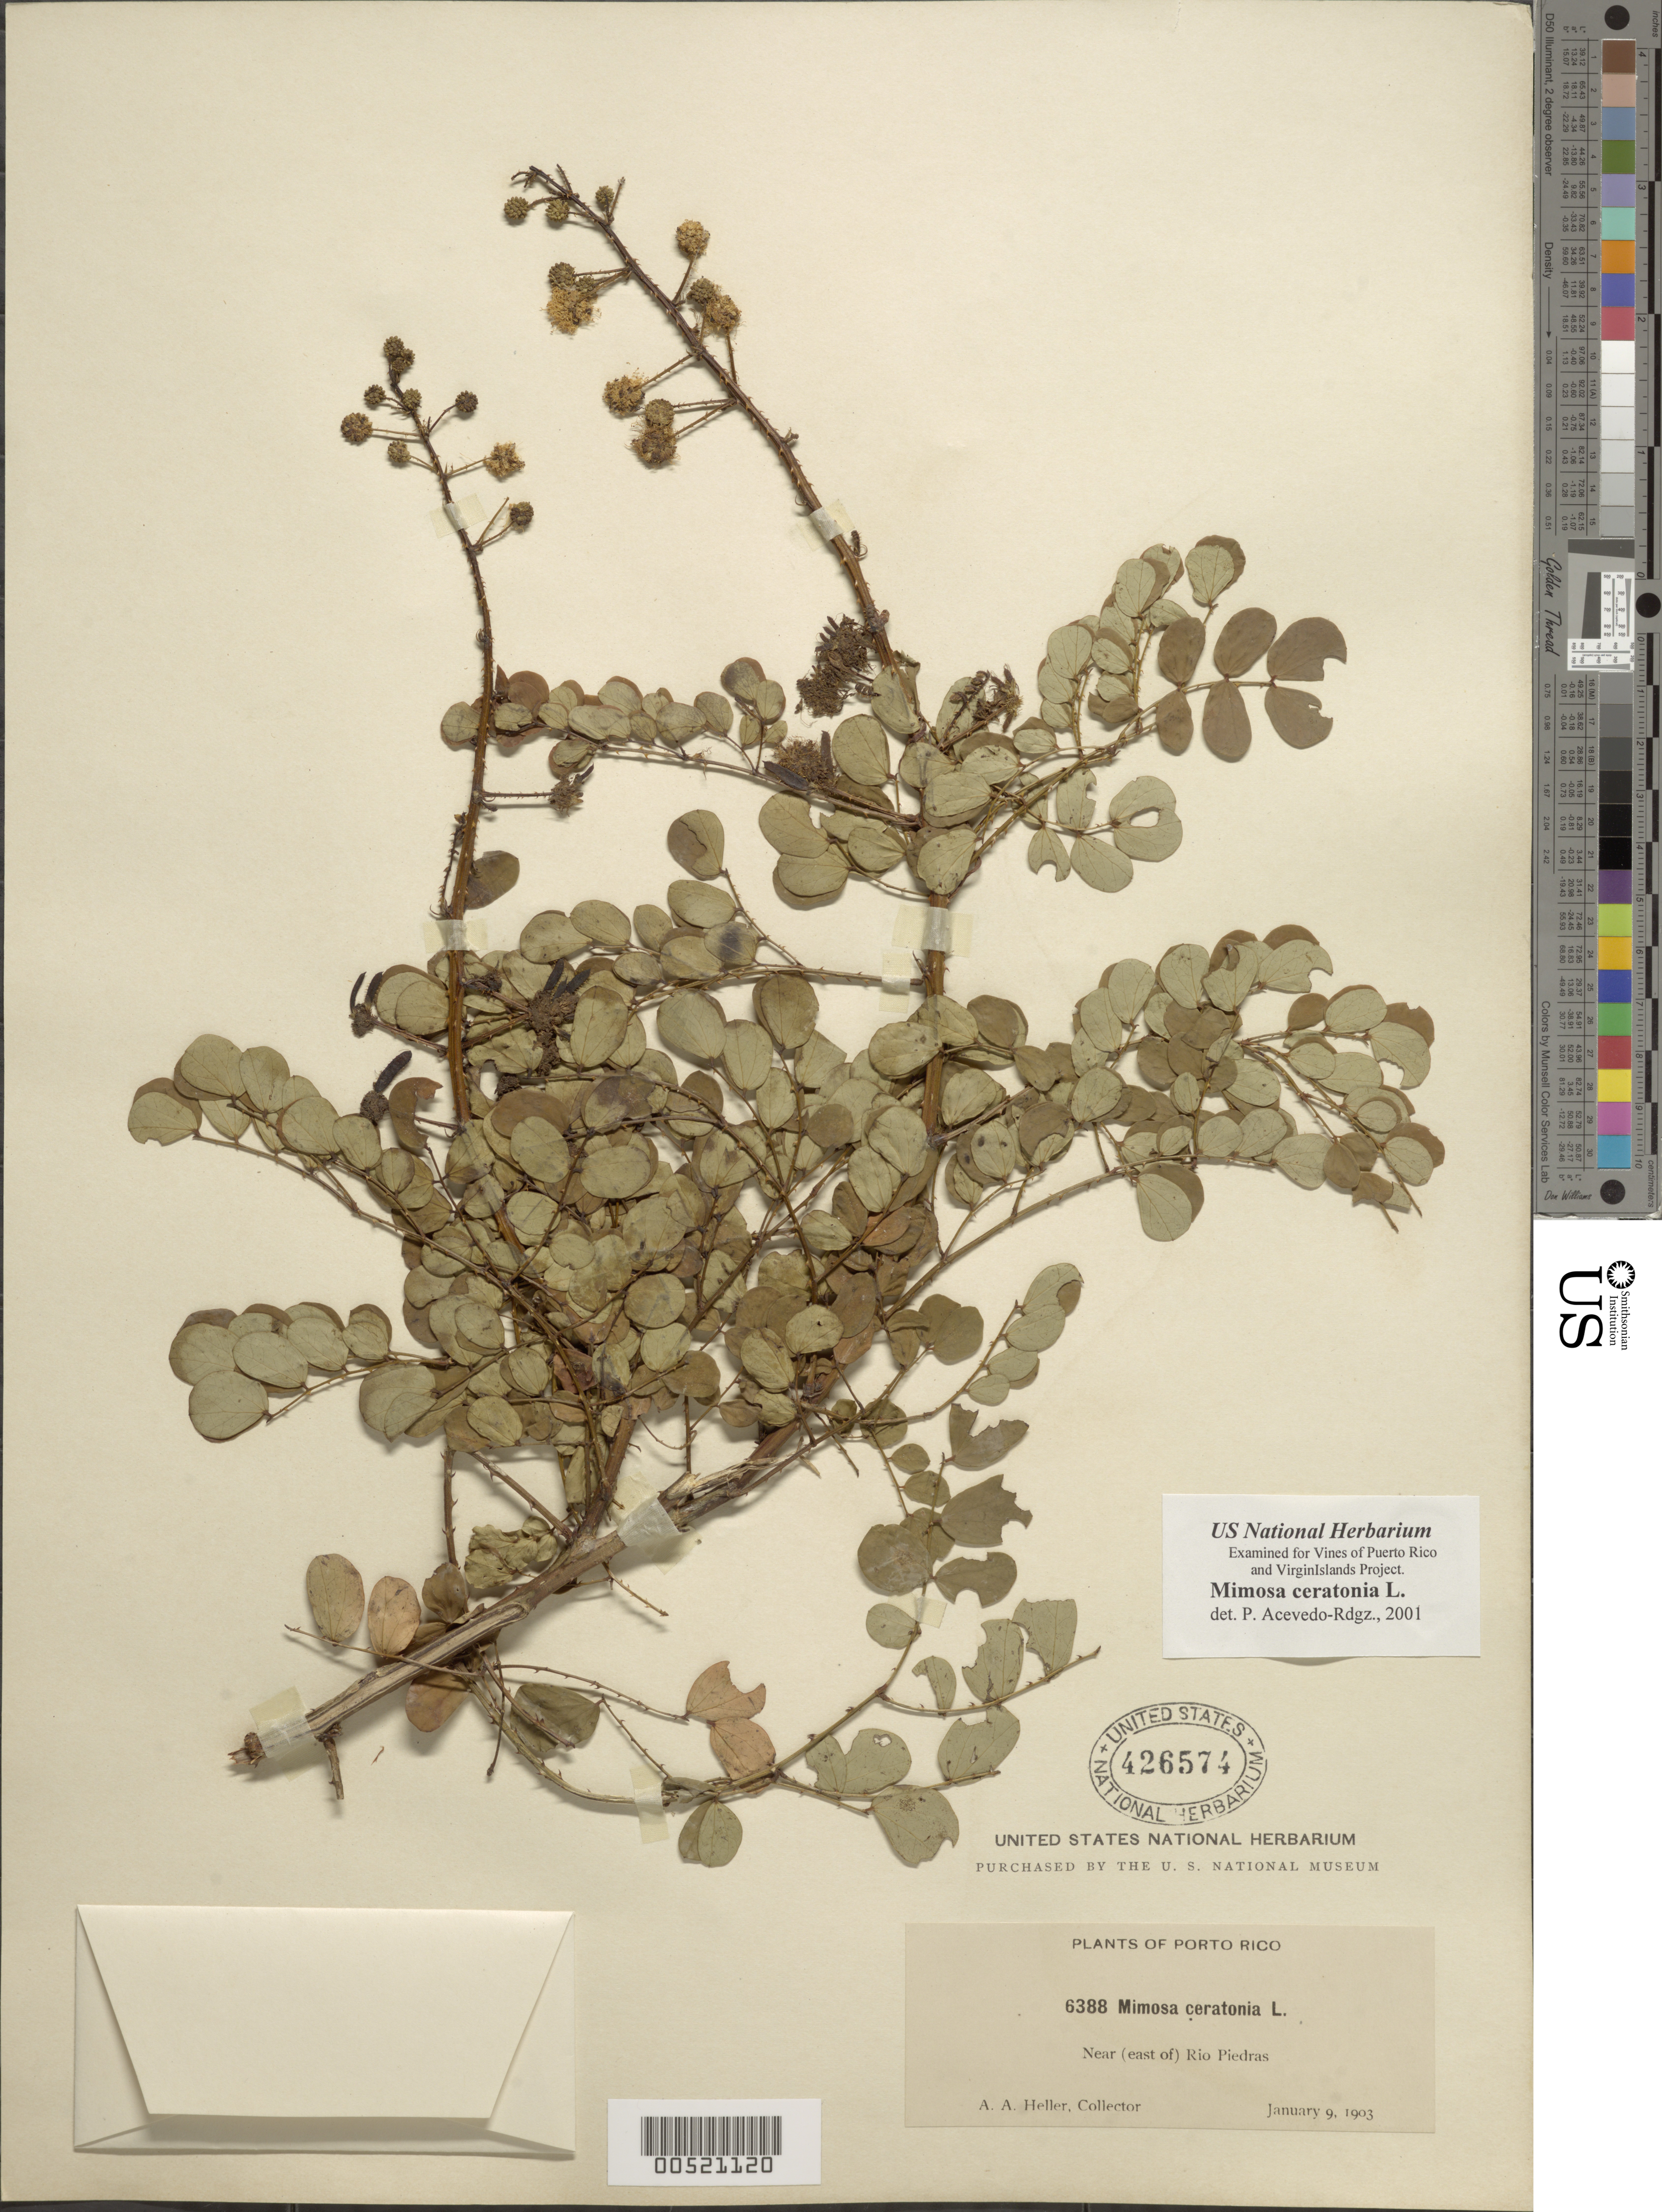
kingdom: Plantae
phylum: Tracheophyta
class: Magnoliopsida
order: Fabales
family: Fabaceae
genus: Mimosa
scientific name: Mimosa ceratonia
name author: L.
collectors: -- Heller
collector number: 6388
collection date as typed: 09 Jan 1903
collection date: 1903-01-09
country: Puerto Rico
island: Greater Antilles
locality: near (east of) Rio Piedras.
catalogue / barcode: US 426574